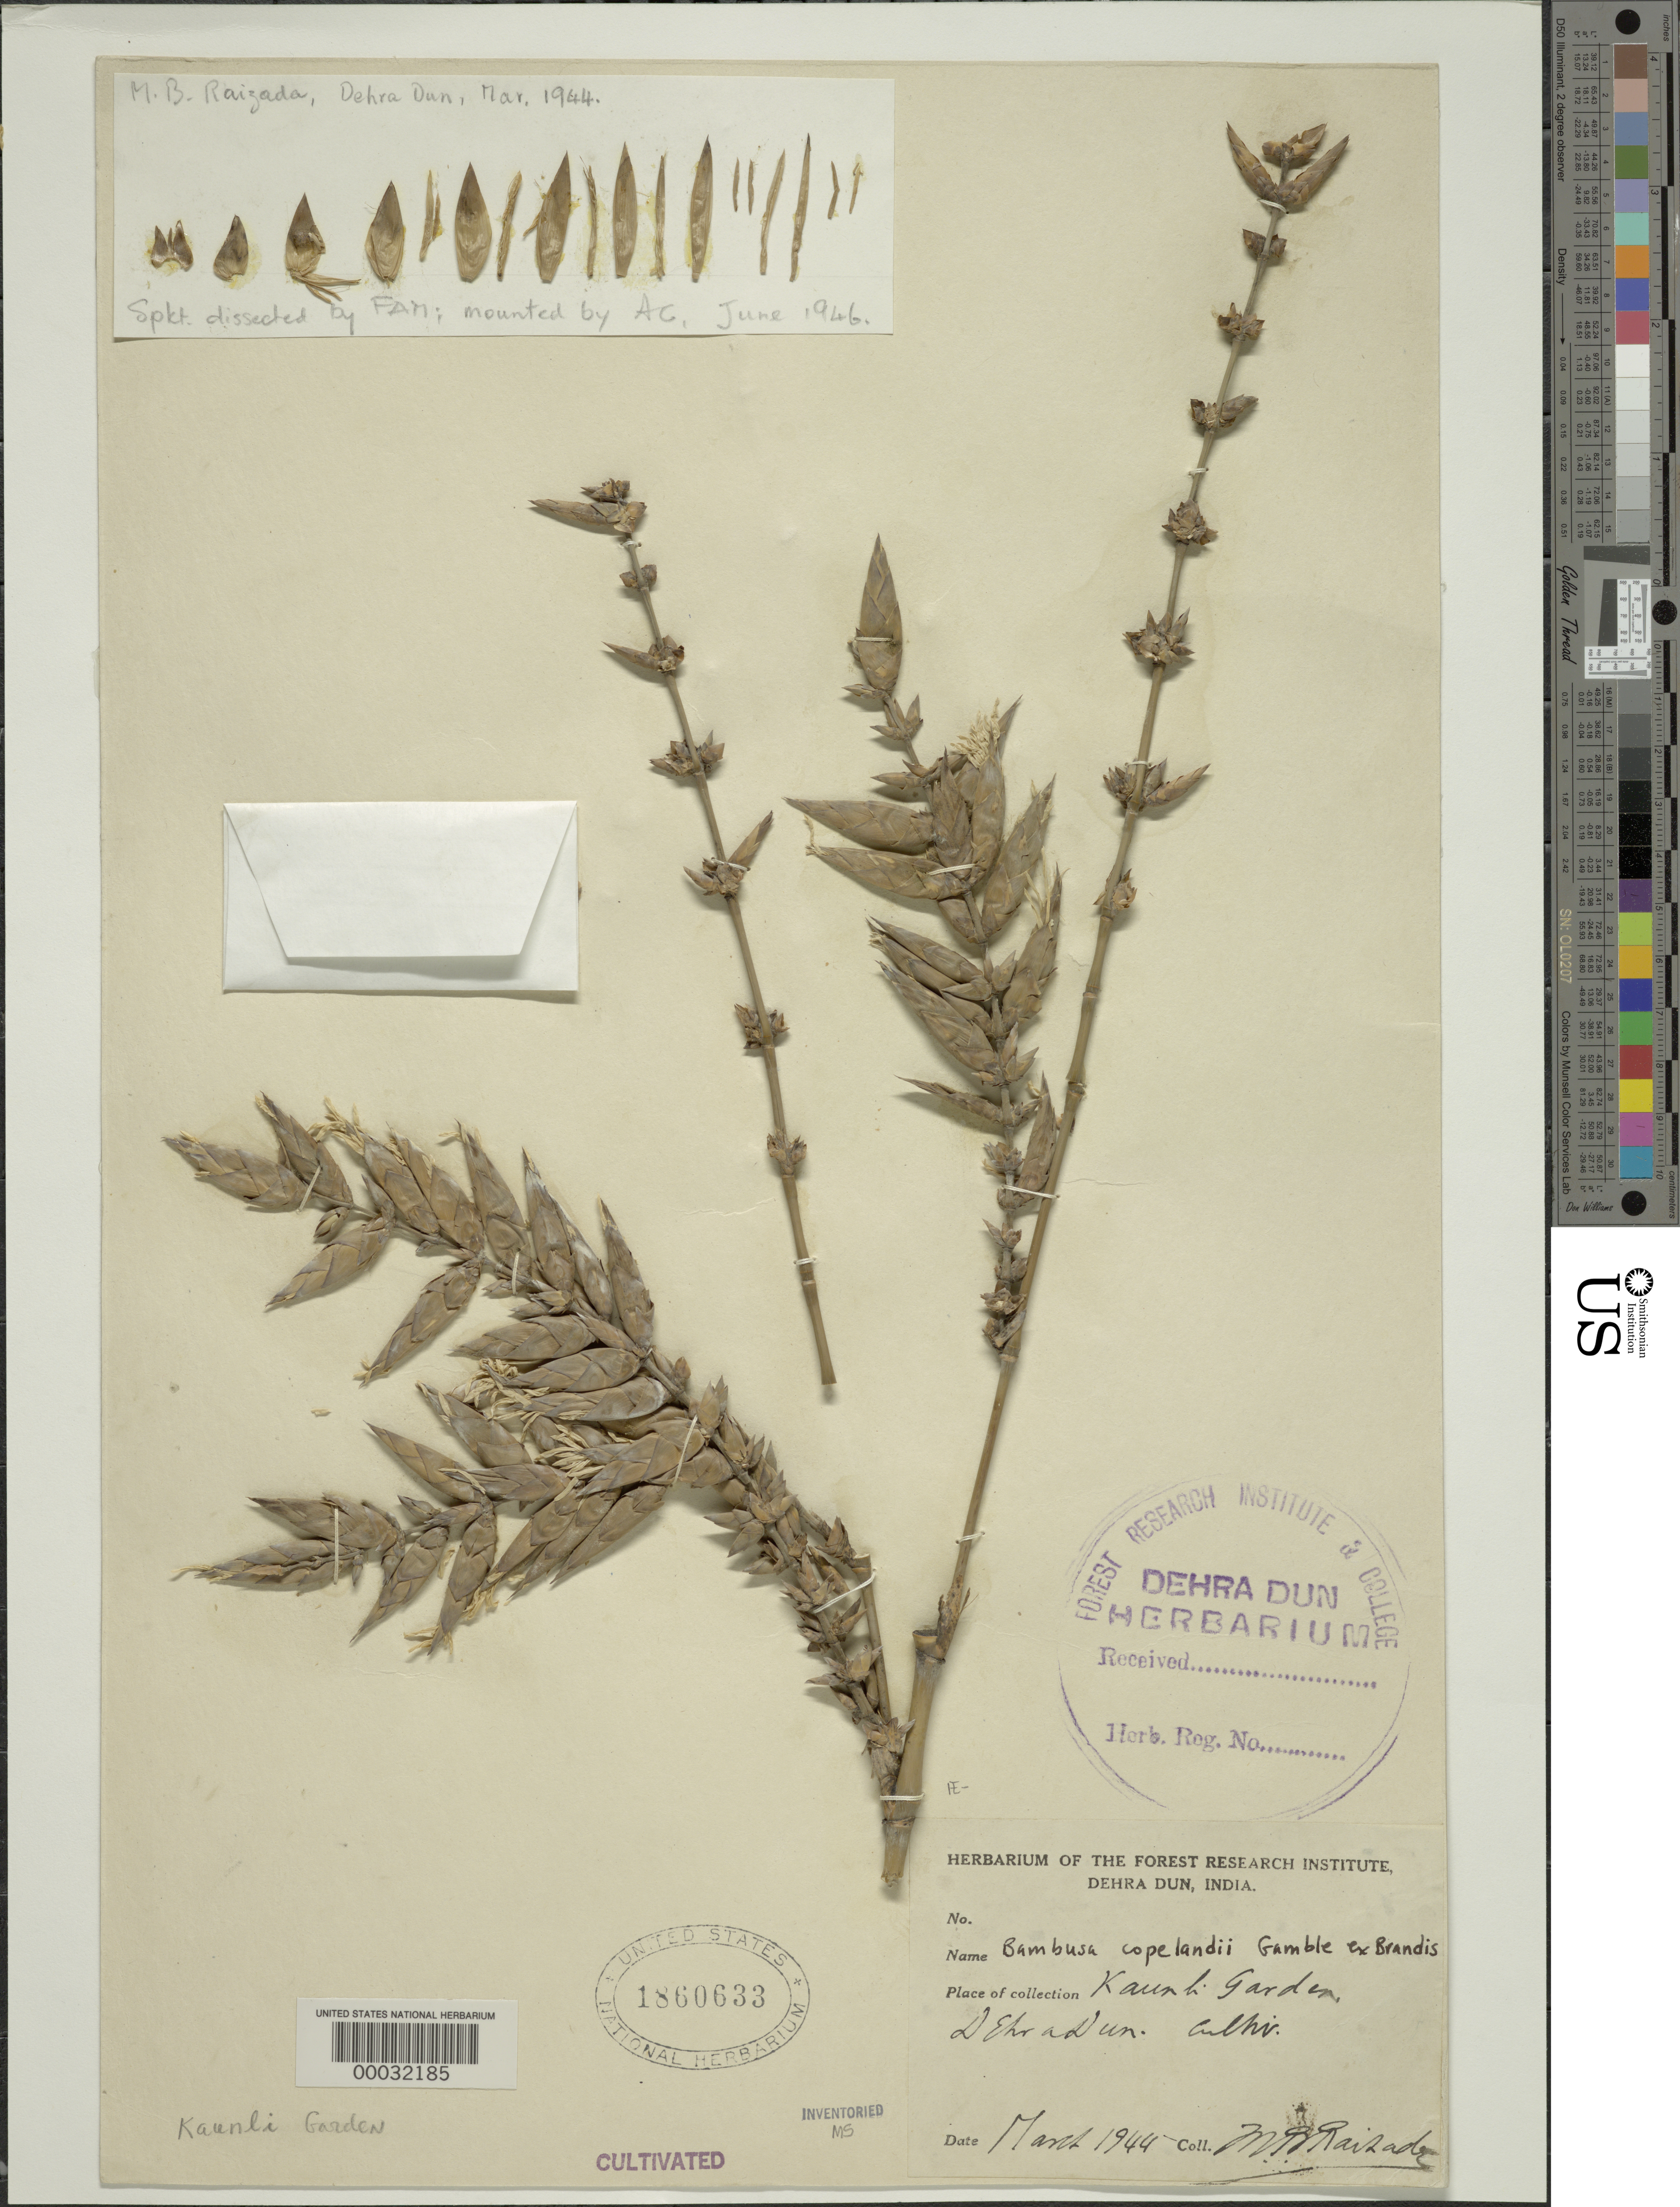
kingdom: Plantae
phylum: Tracheophyta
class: Liliopsida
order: Poales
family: Poaceae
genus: Bambusa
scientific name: Bambusa copelandii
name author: Gamble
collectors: M. Raizada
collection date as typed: Mar 1944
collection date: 1944-03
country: India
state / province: Uttar Pradesh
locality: Kauni garden-dehra dun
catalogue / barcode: US 1860633